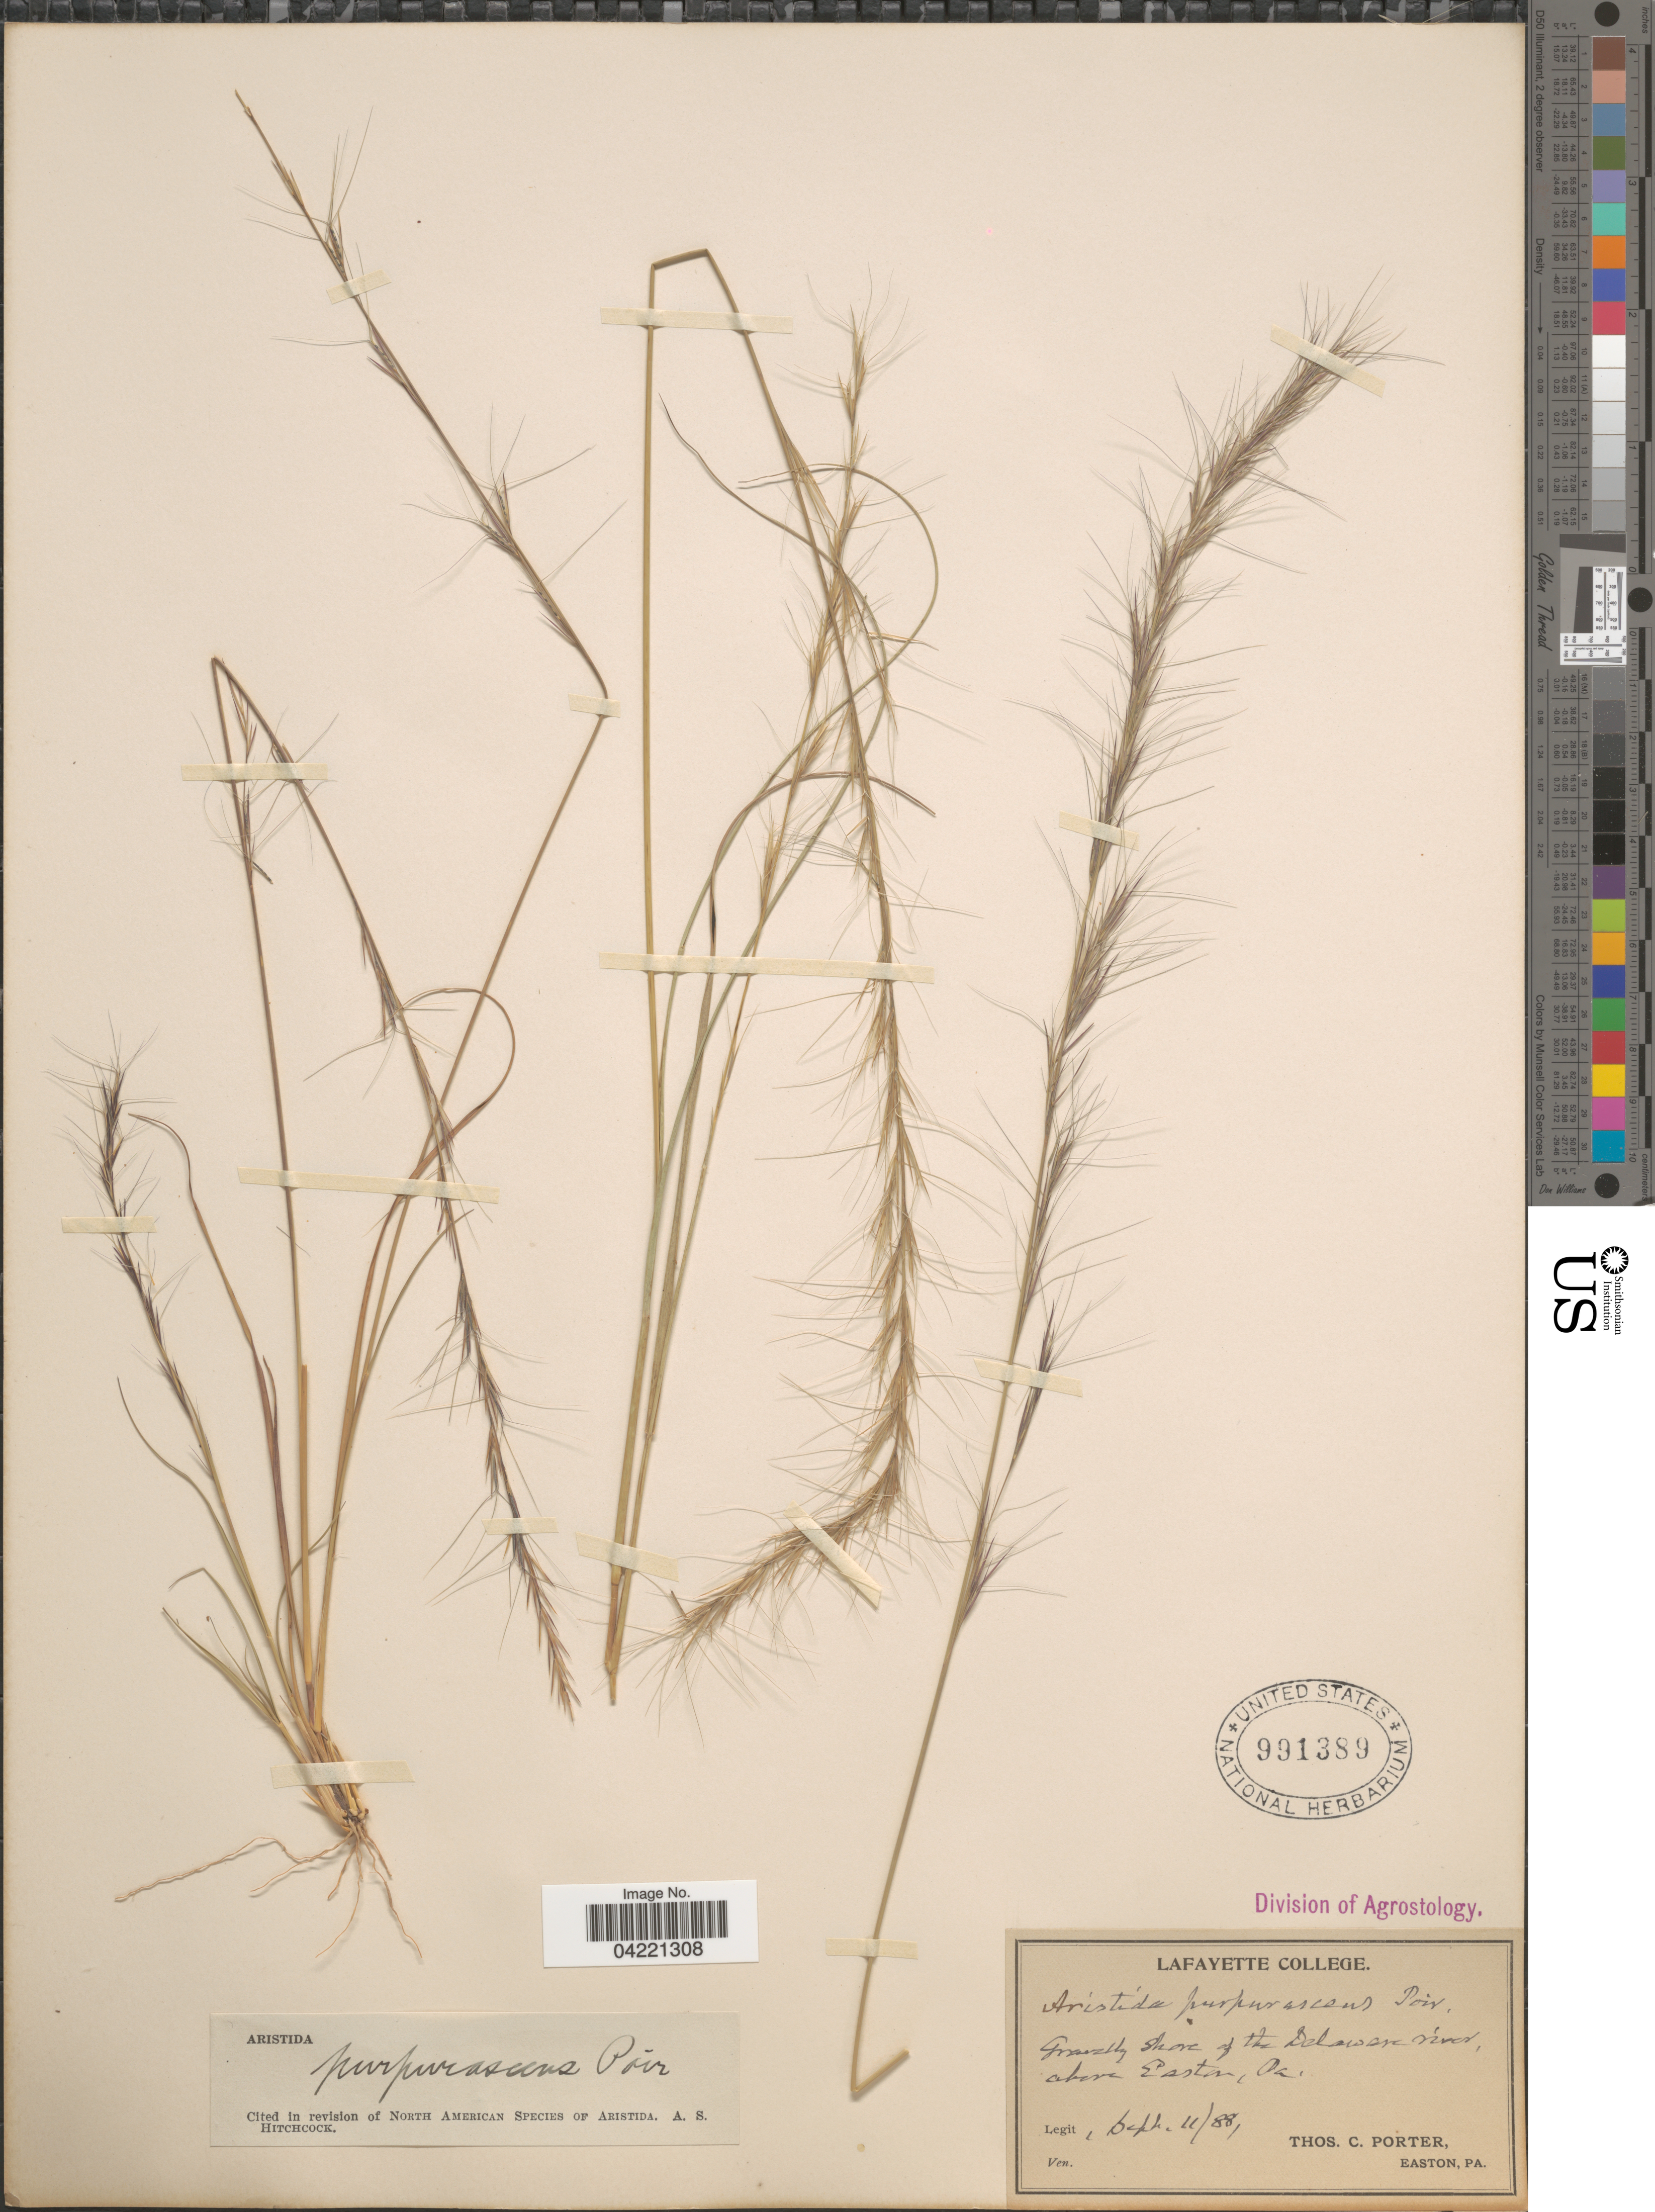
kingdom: Plantae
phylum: Tracheophyta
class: Liliopsida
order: Poales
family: Poaceae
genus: Aristida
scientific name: Aristida purpurascens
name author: Poir.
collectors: T. Porter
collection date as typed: Transcribed d/m/y: 11/9/88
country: United States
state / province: Pennsylvania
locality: Gravelly shore of the Delaware river, above Easton.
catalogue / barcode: US 991389